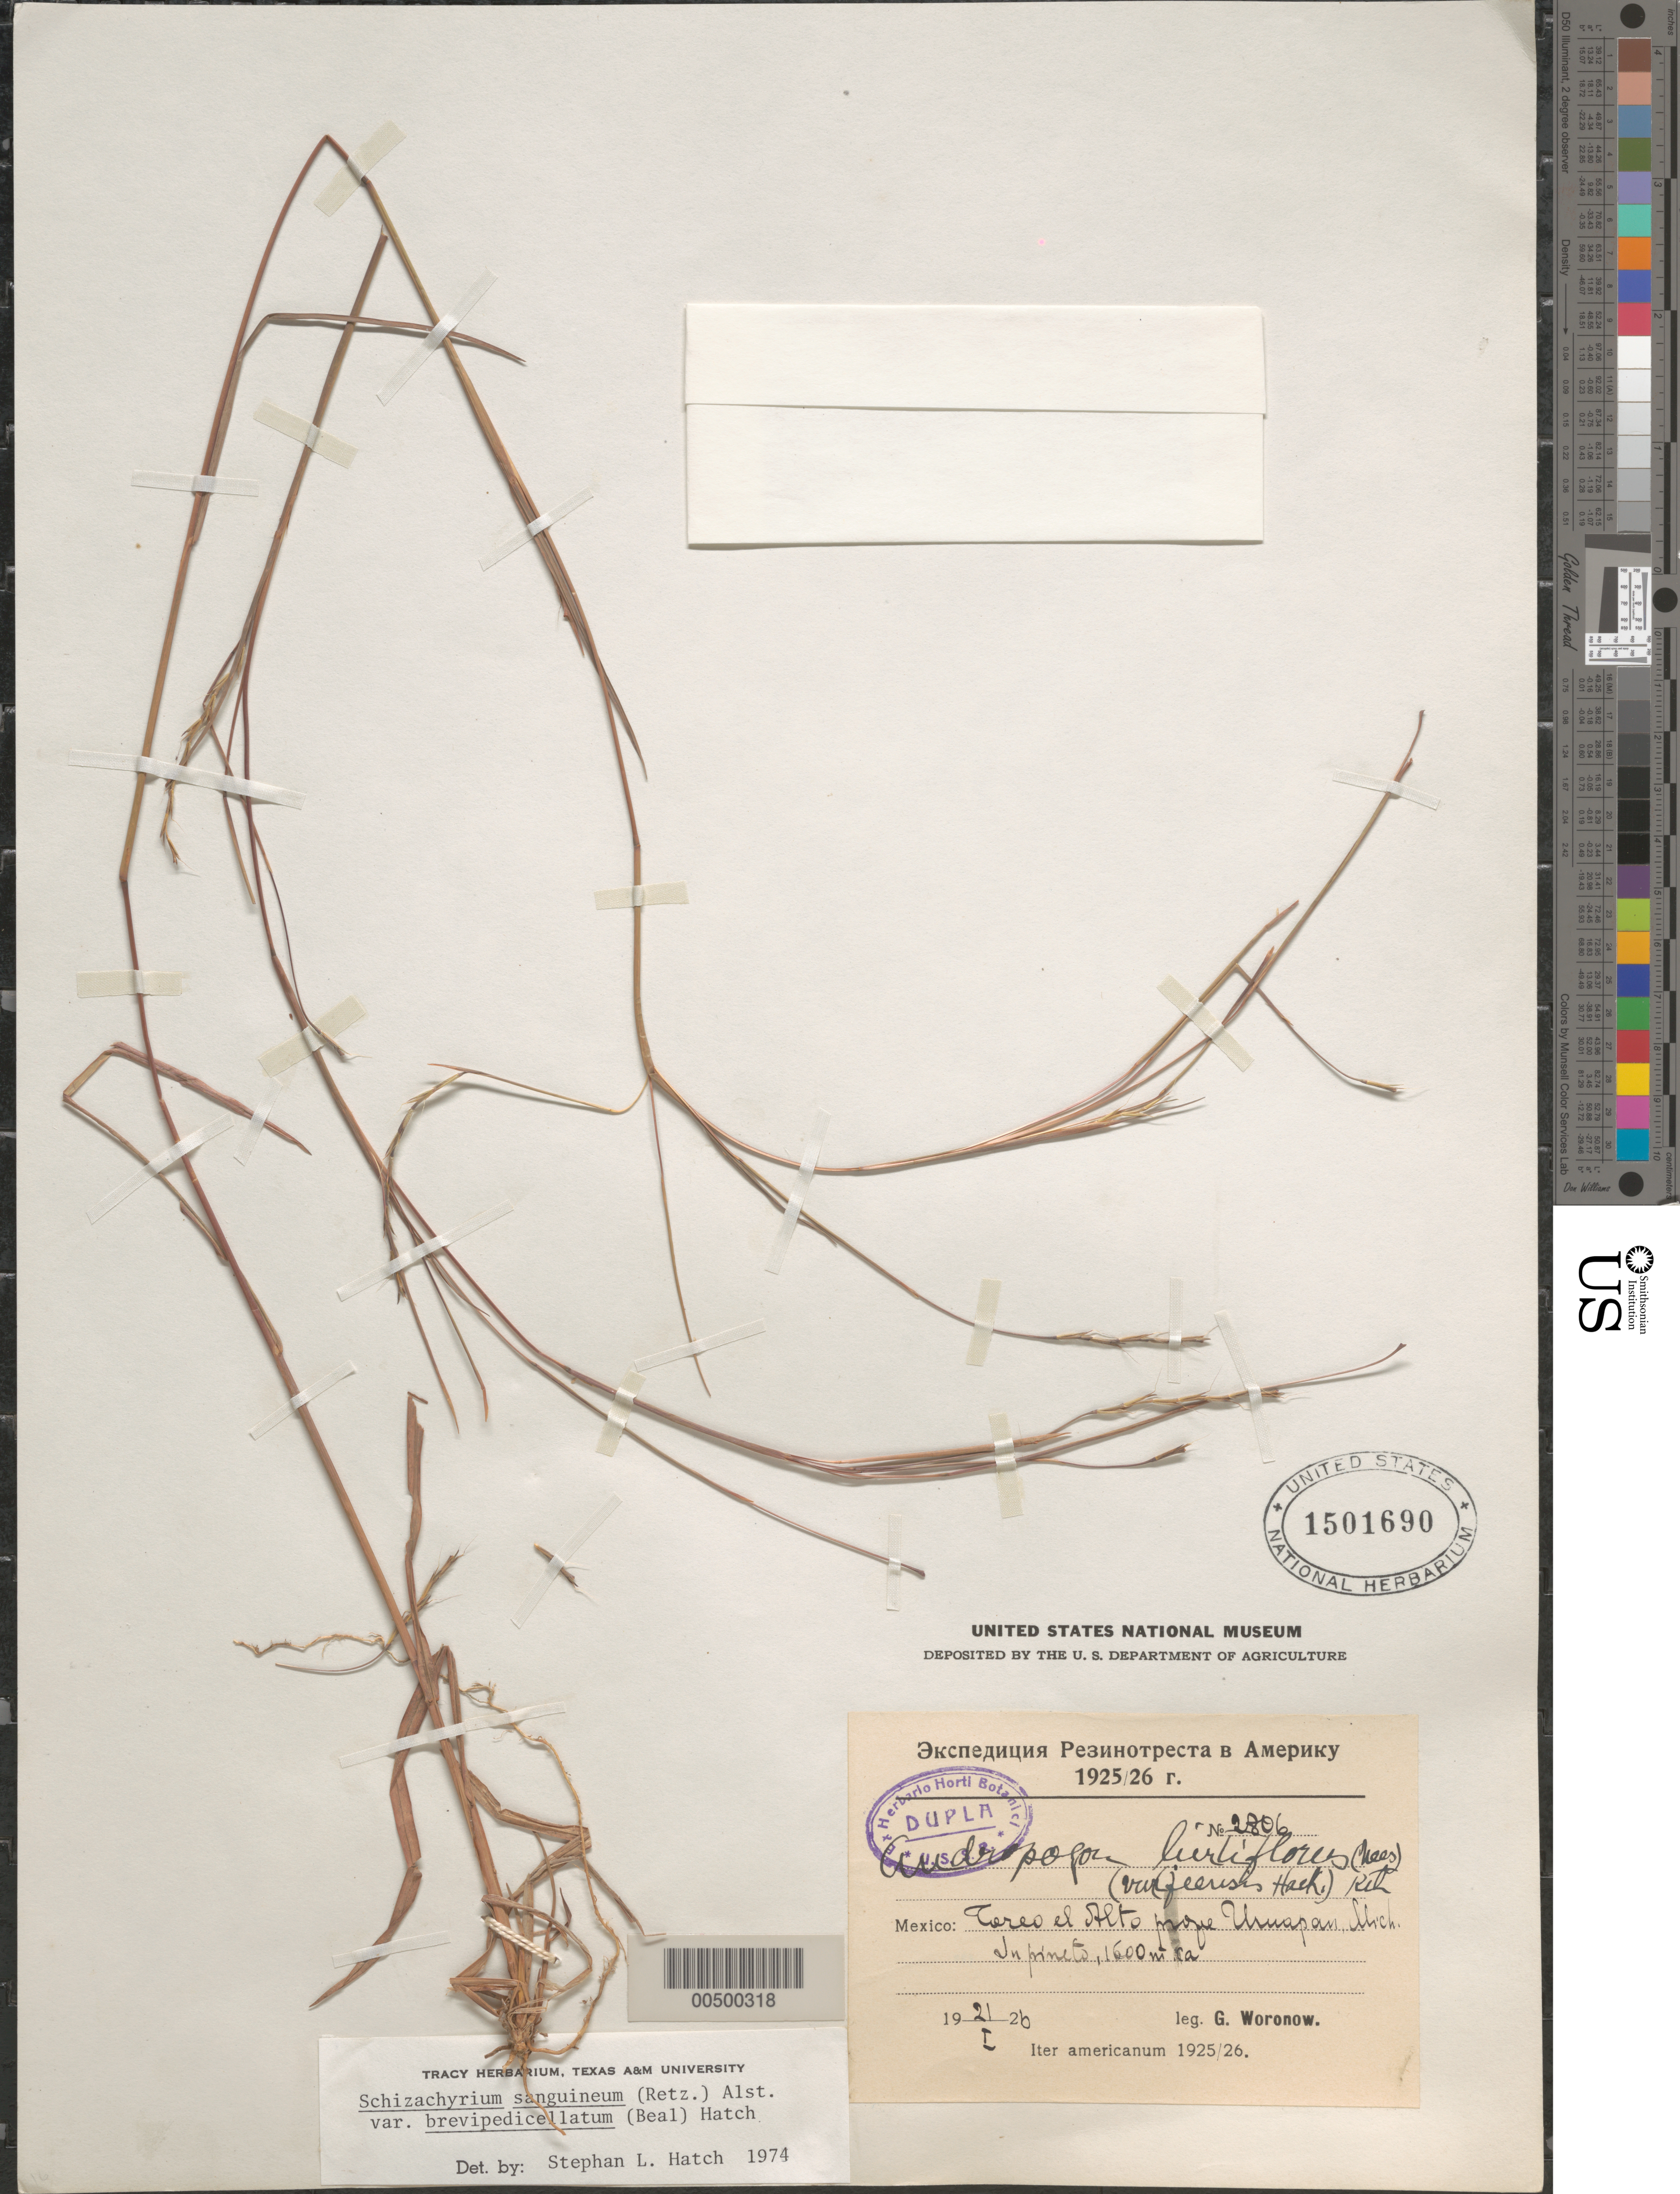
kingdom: Plantae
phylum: Tracheophyta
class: Liliopsida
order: Poales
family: Poaceae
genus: Schizachyrium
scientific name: Schizachyrium sanguineum var. brevipedicellatum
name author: (W.J. Beal) S.L. Hatch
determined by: Hatch, S. L.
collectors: G. Woronow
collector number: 2806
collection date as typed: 21 Jan 1926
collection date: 1926-01-21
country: Mexico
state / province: Michoacán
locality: Toreo el Alto prope Uruapan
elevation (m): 1600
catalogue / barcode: US 1501690